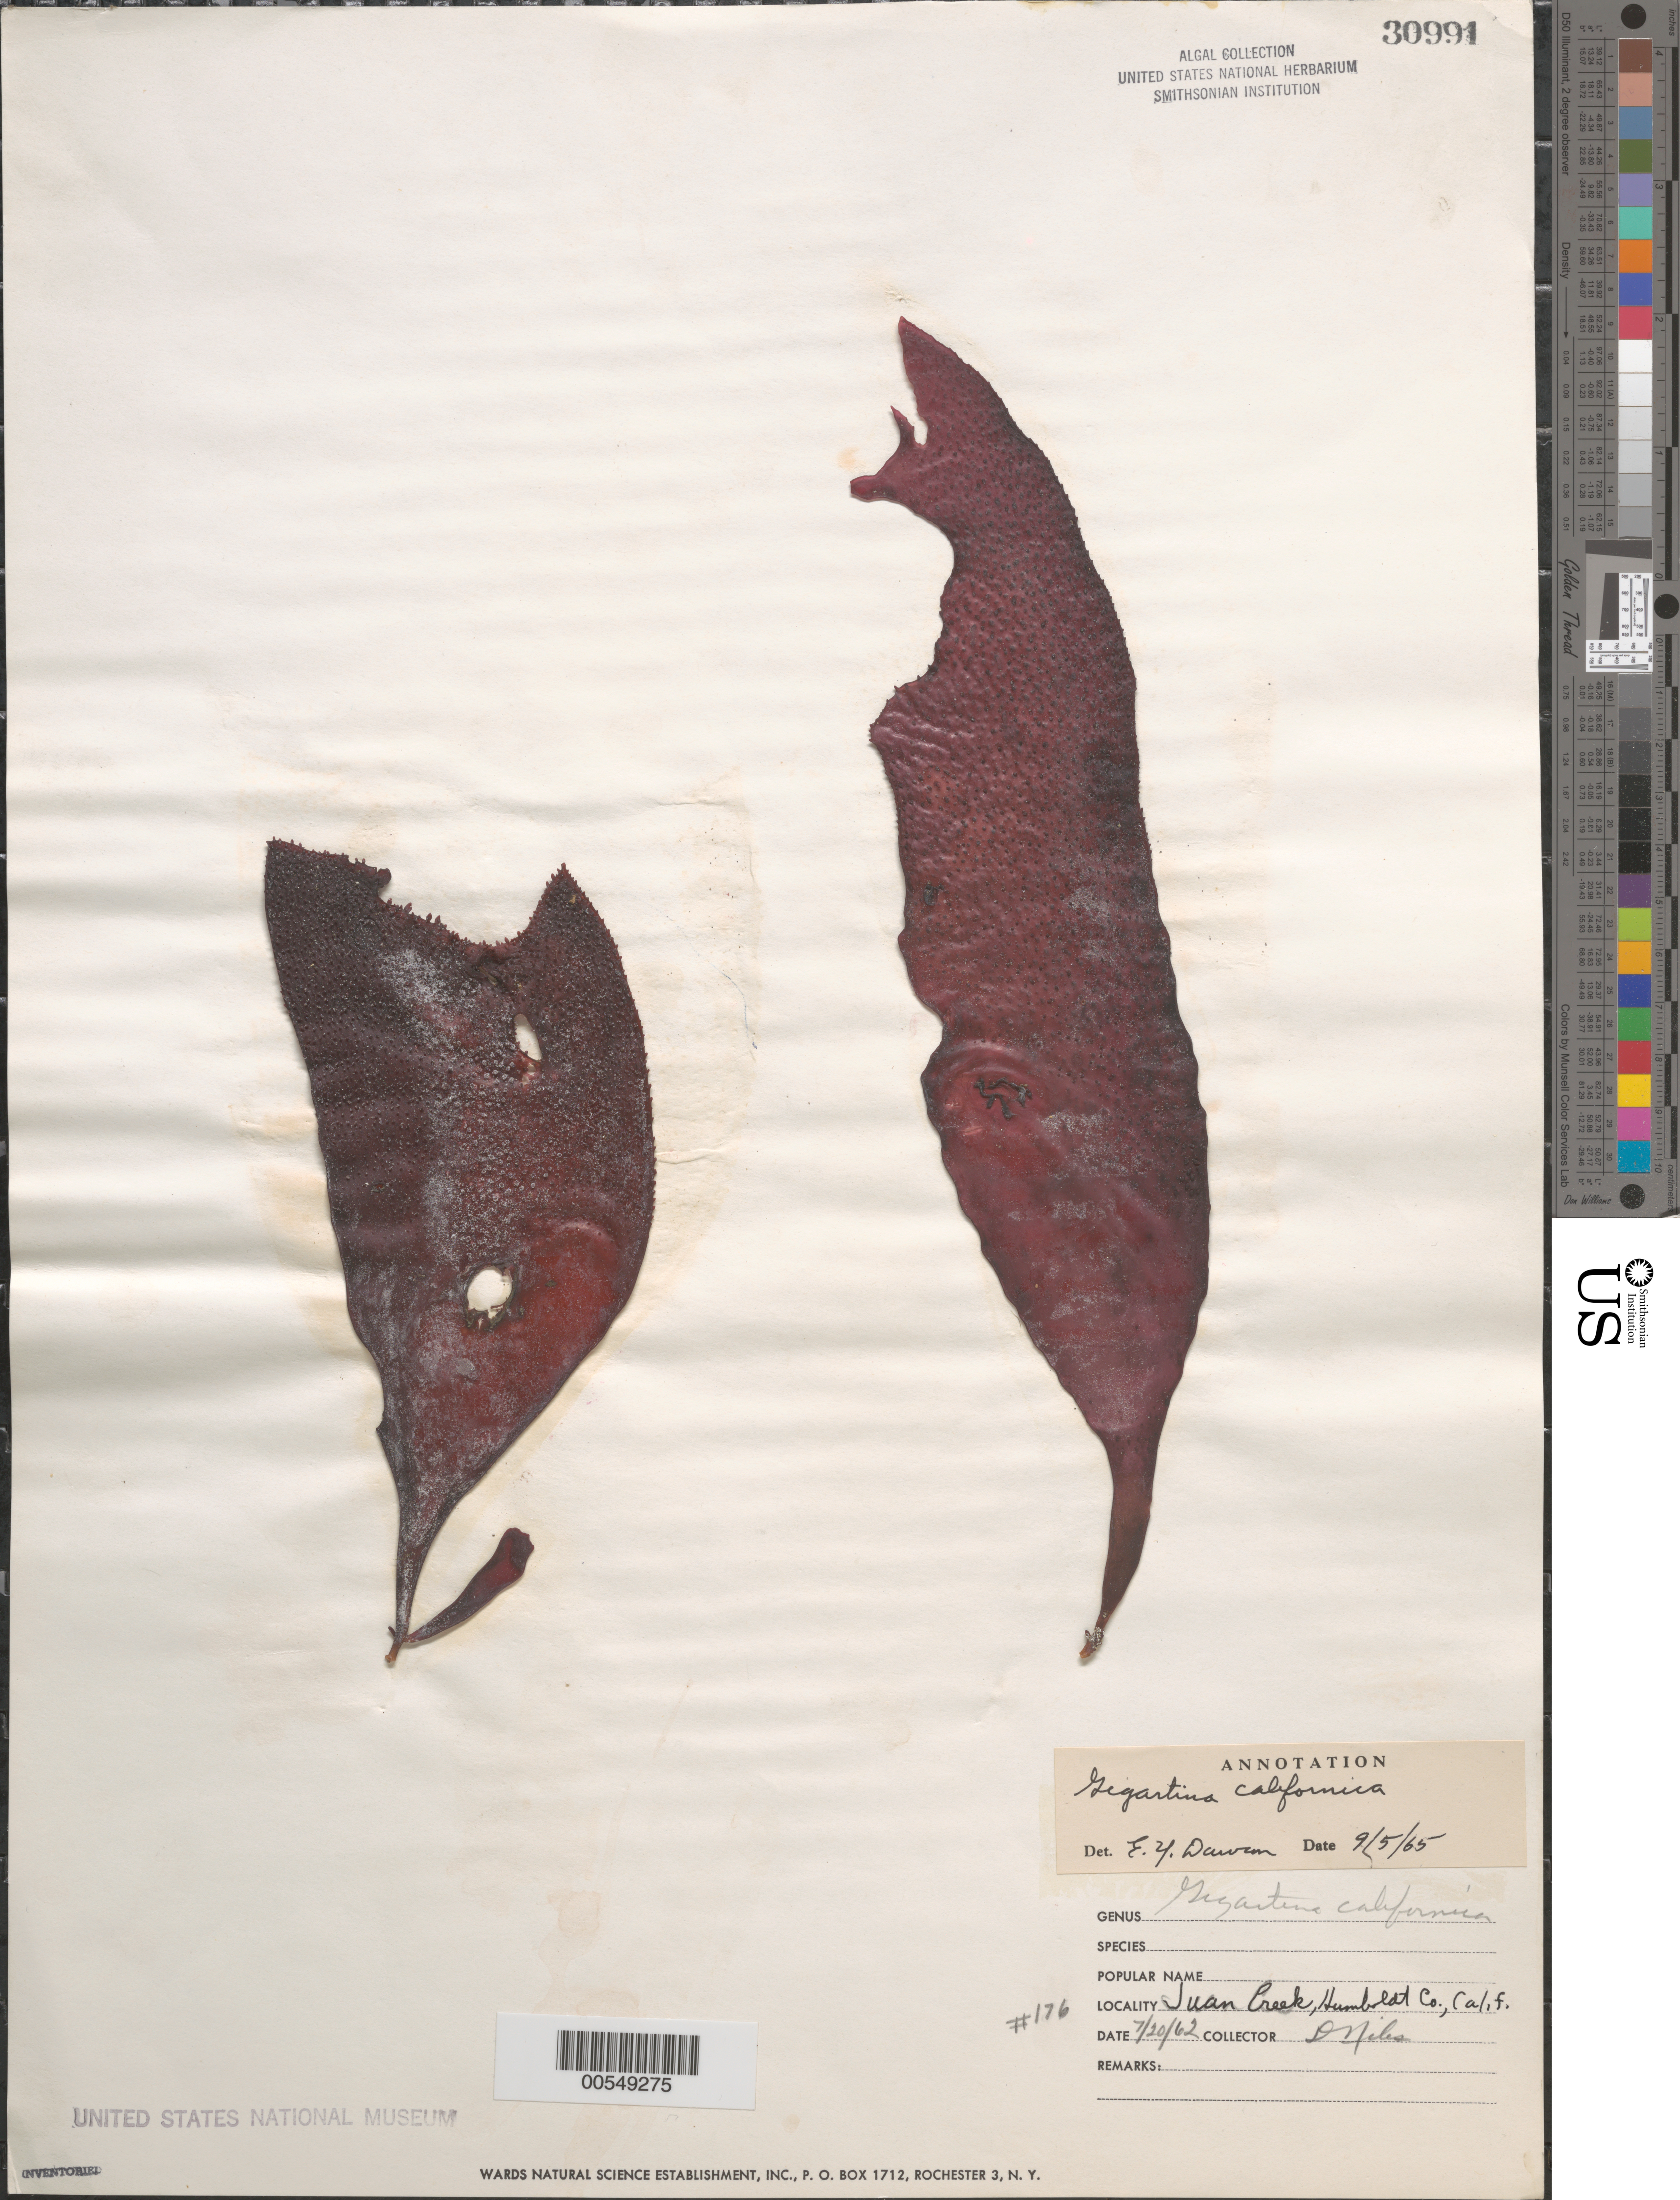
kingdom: Plantae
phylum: Rhodophyta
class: Florideophyceae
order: Gigartinales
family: Gigartinaceae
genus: Chondracanthus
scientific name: Chondracanthus corymbiferus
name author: (Kütz.) Guiry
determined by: Algae name updating Project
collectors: D. Niles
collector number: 176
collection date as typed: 20 Jul 1962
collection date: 1962-07-20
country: United States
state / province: California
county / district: Humboldt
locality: Juan Creek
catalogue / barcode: US 30991